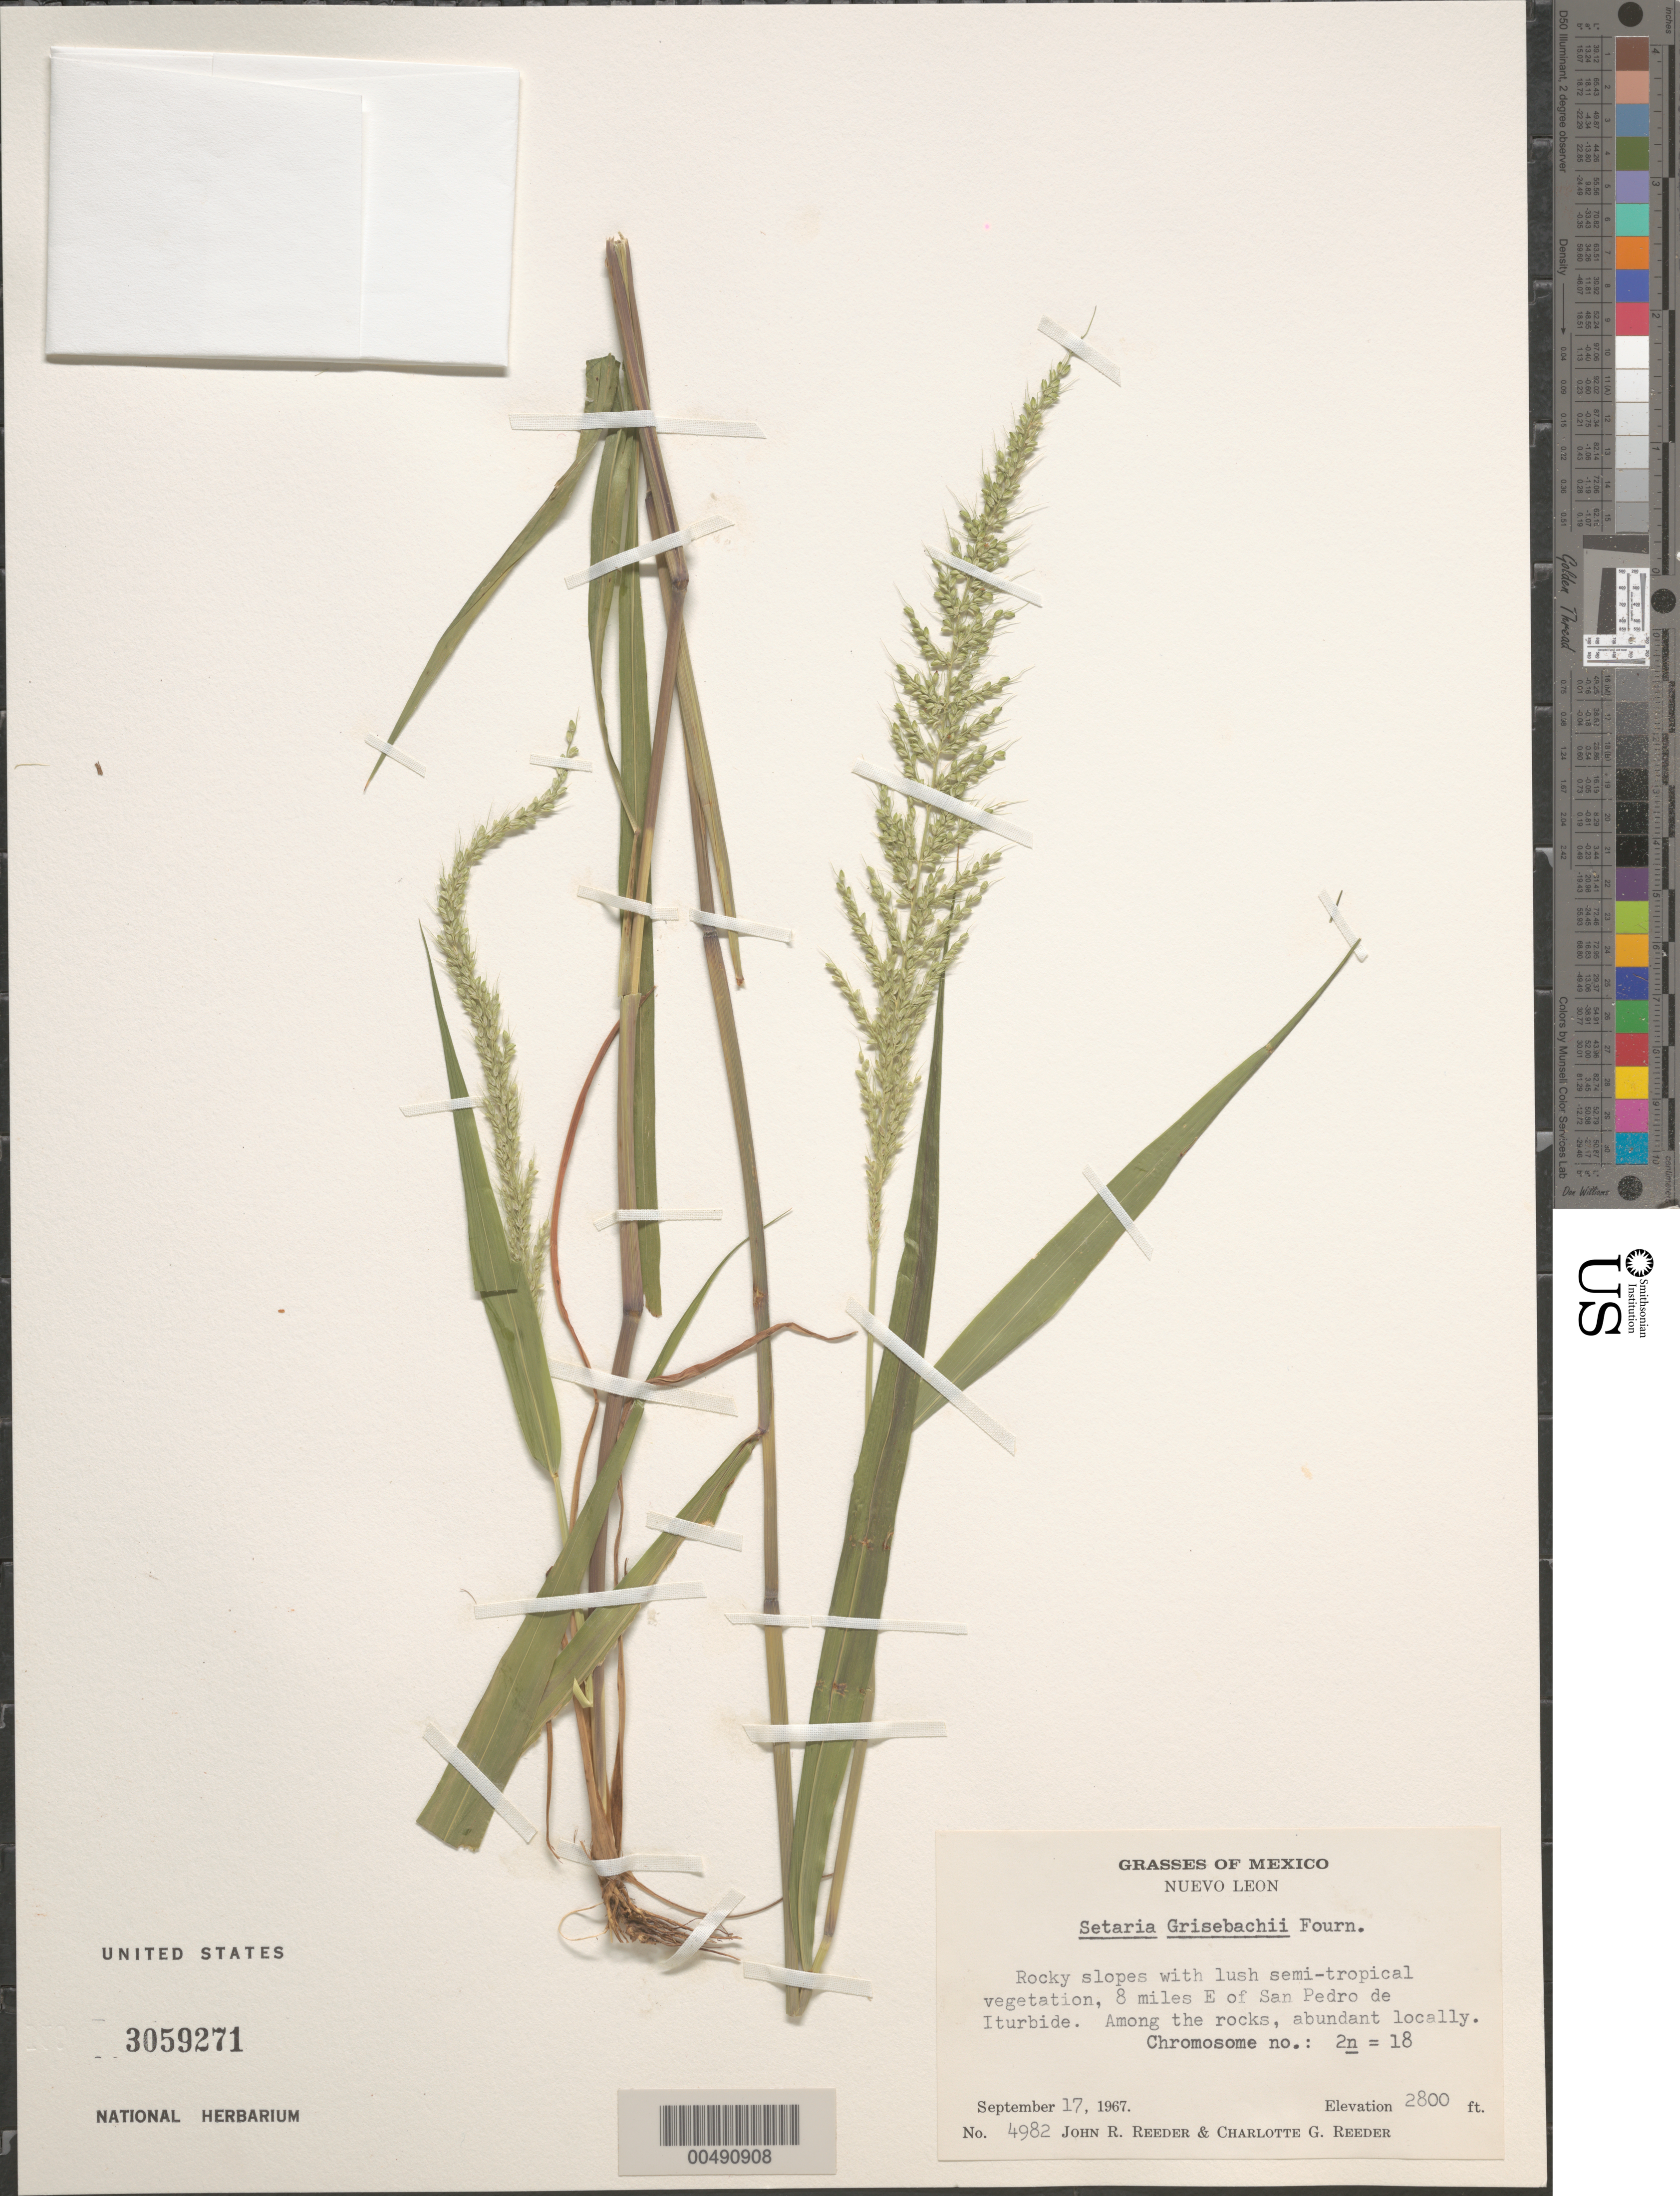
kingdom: Plantae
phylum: Tracheophyta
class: Liliopsida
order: Poales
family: Poaceae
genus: Setaria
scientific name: Setaria grisebachii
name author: E. Fourn.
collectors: J. R. Reeder & C. G. Reeder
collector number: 4982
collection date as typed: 17 Sep 1967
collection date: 1967-09-17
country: Mexico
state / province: Nuevo León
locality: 8 mi E of San Pedro de Iturbide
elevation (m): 853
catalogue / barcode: US 3059271